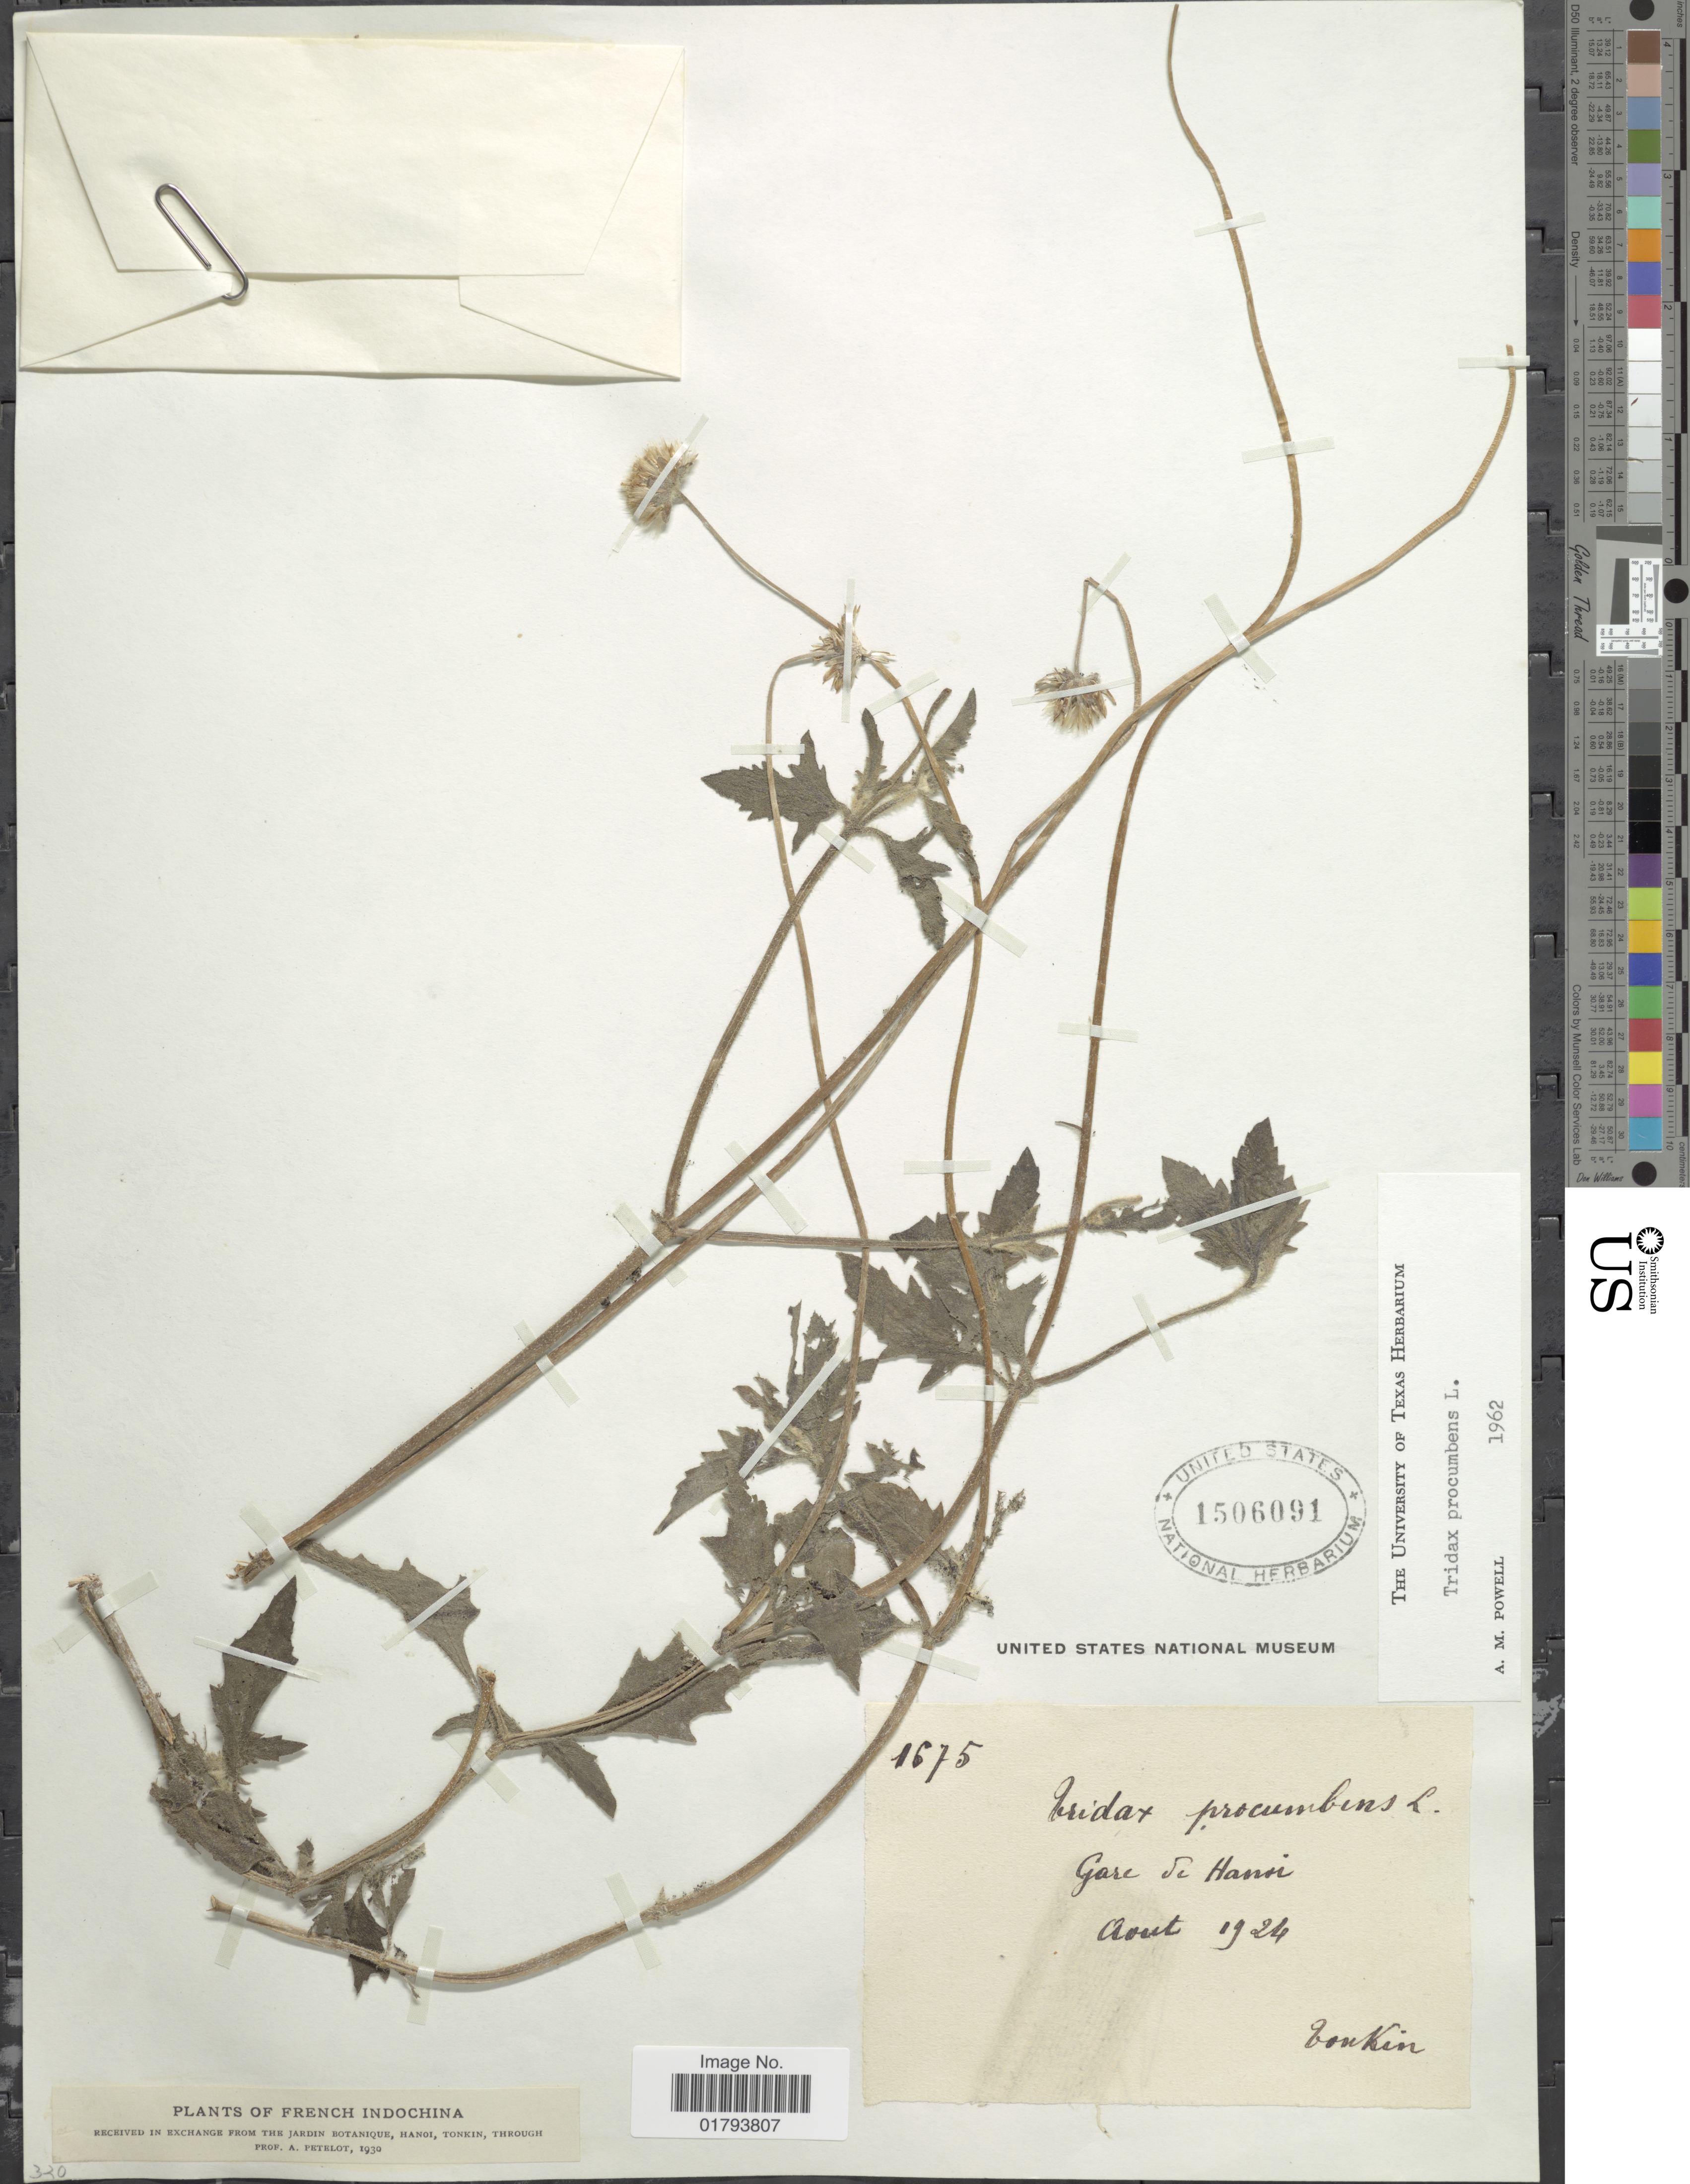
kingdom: Plantae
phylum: Tracheophyta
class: Magnoliopsida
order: Asterales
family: Asteraceae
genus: Tridax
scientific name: Tridax procumbens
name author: L.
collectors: A. Petelot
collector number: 1675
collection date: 1924-08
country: Vietnam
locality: French Indonesia, Tonkin. Gare de Hansi [interpreted]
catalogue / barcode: US 1506091